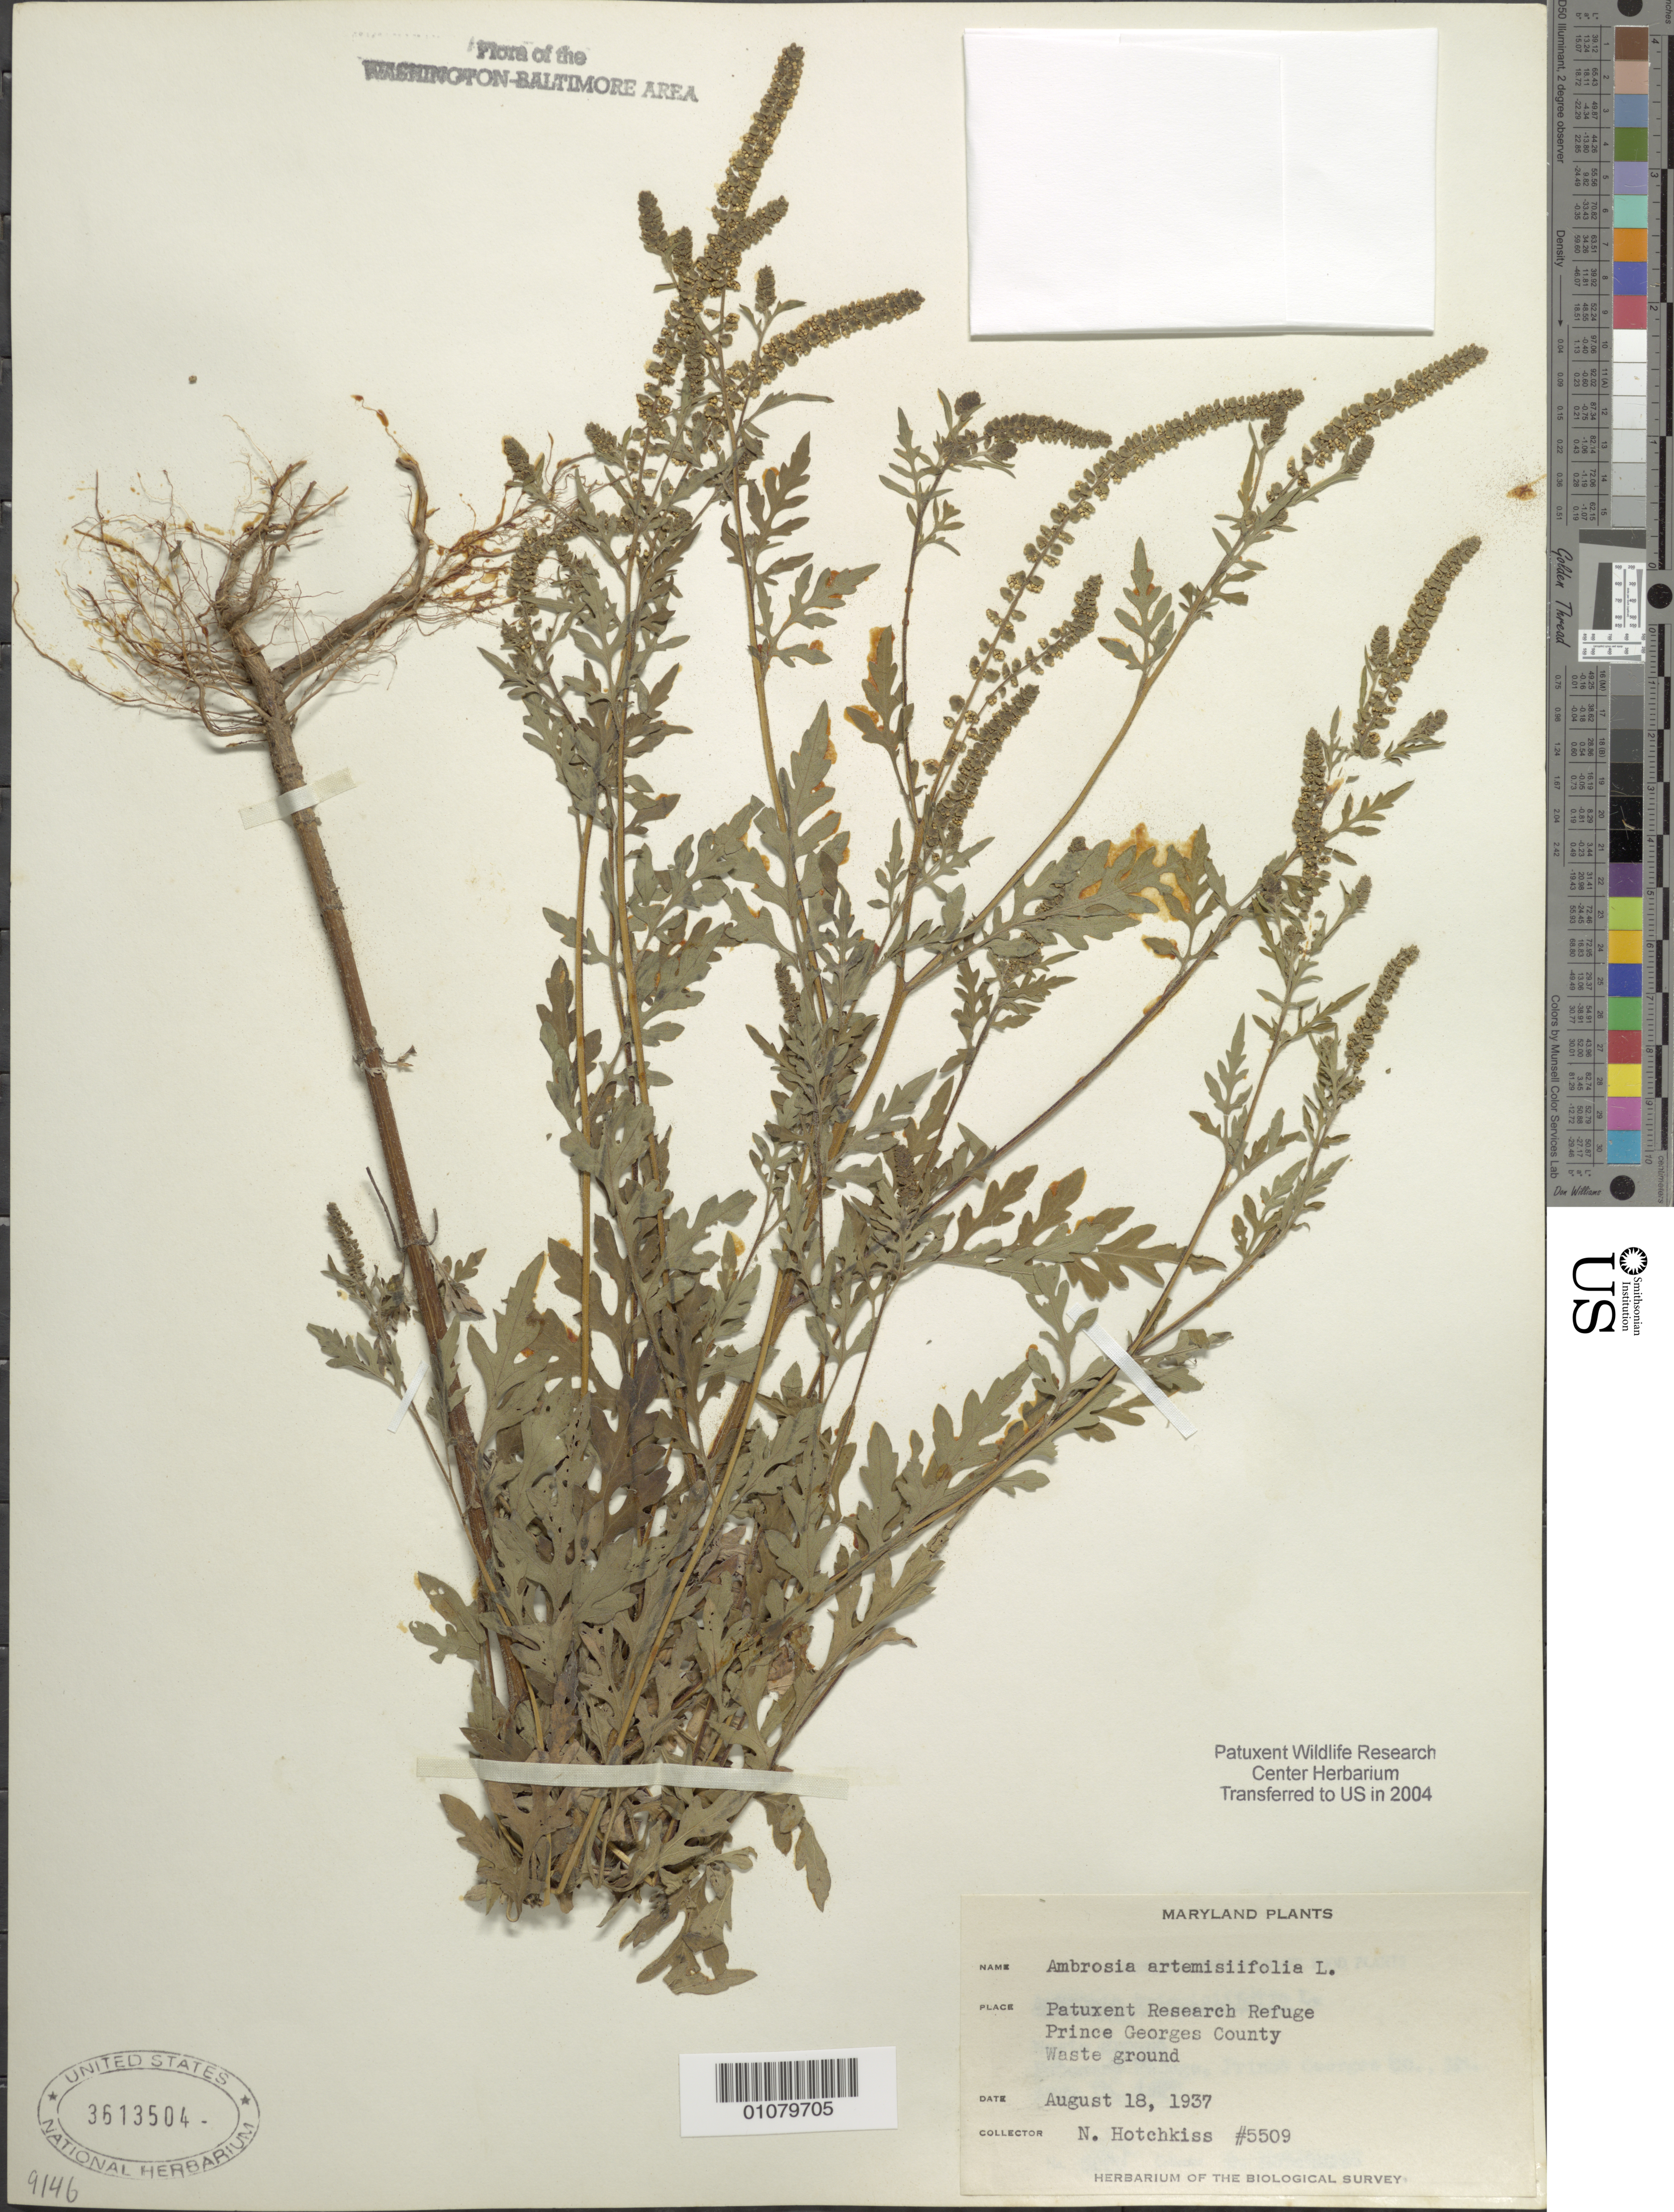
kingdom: Plantae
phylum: Tracheophyta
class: Magnoliopsida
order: Asterales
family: Asteraceae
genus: Ambrosia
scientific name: Ambrosia artemisiifolia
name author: L.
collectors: N. Hotchkiss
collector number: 5509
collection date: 1937-08-18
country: United States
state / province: Maryland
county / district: Prince George's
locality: Patuxent Wildlife Refuge.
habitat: Waste ground.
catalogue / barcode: US 3613504